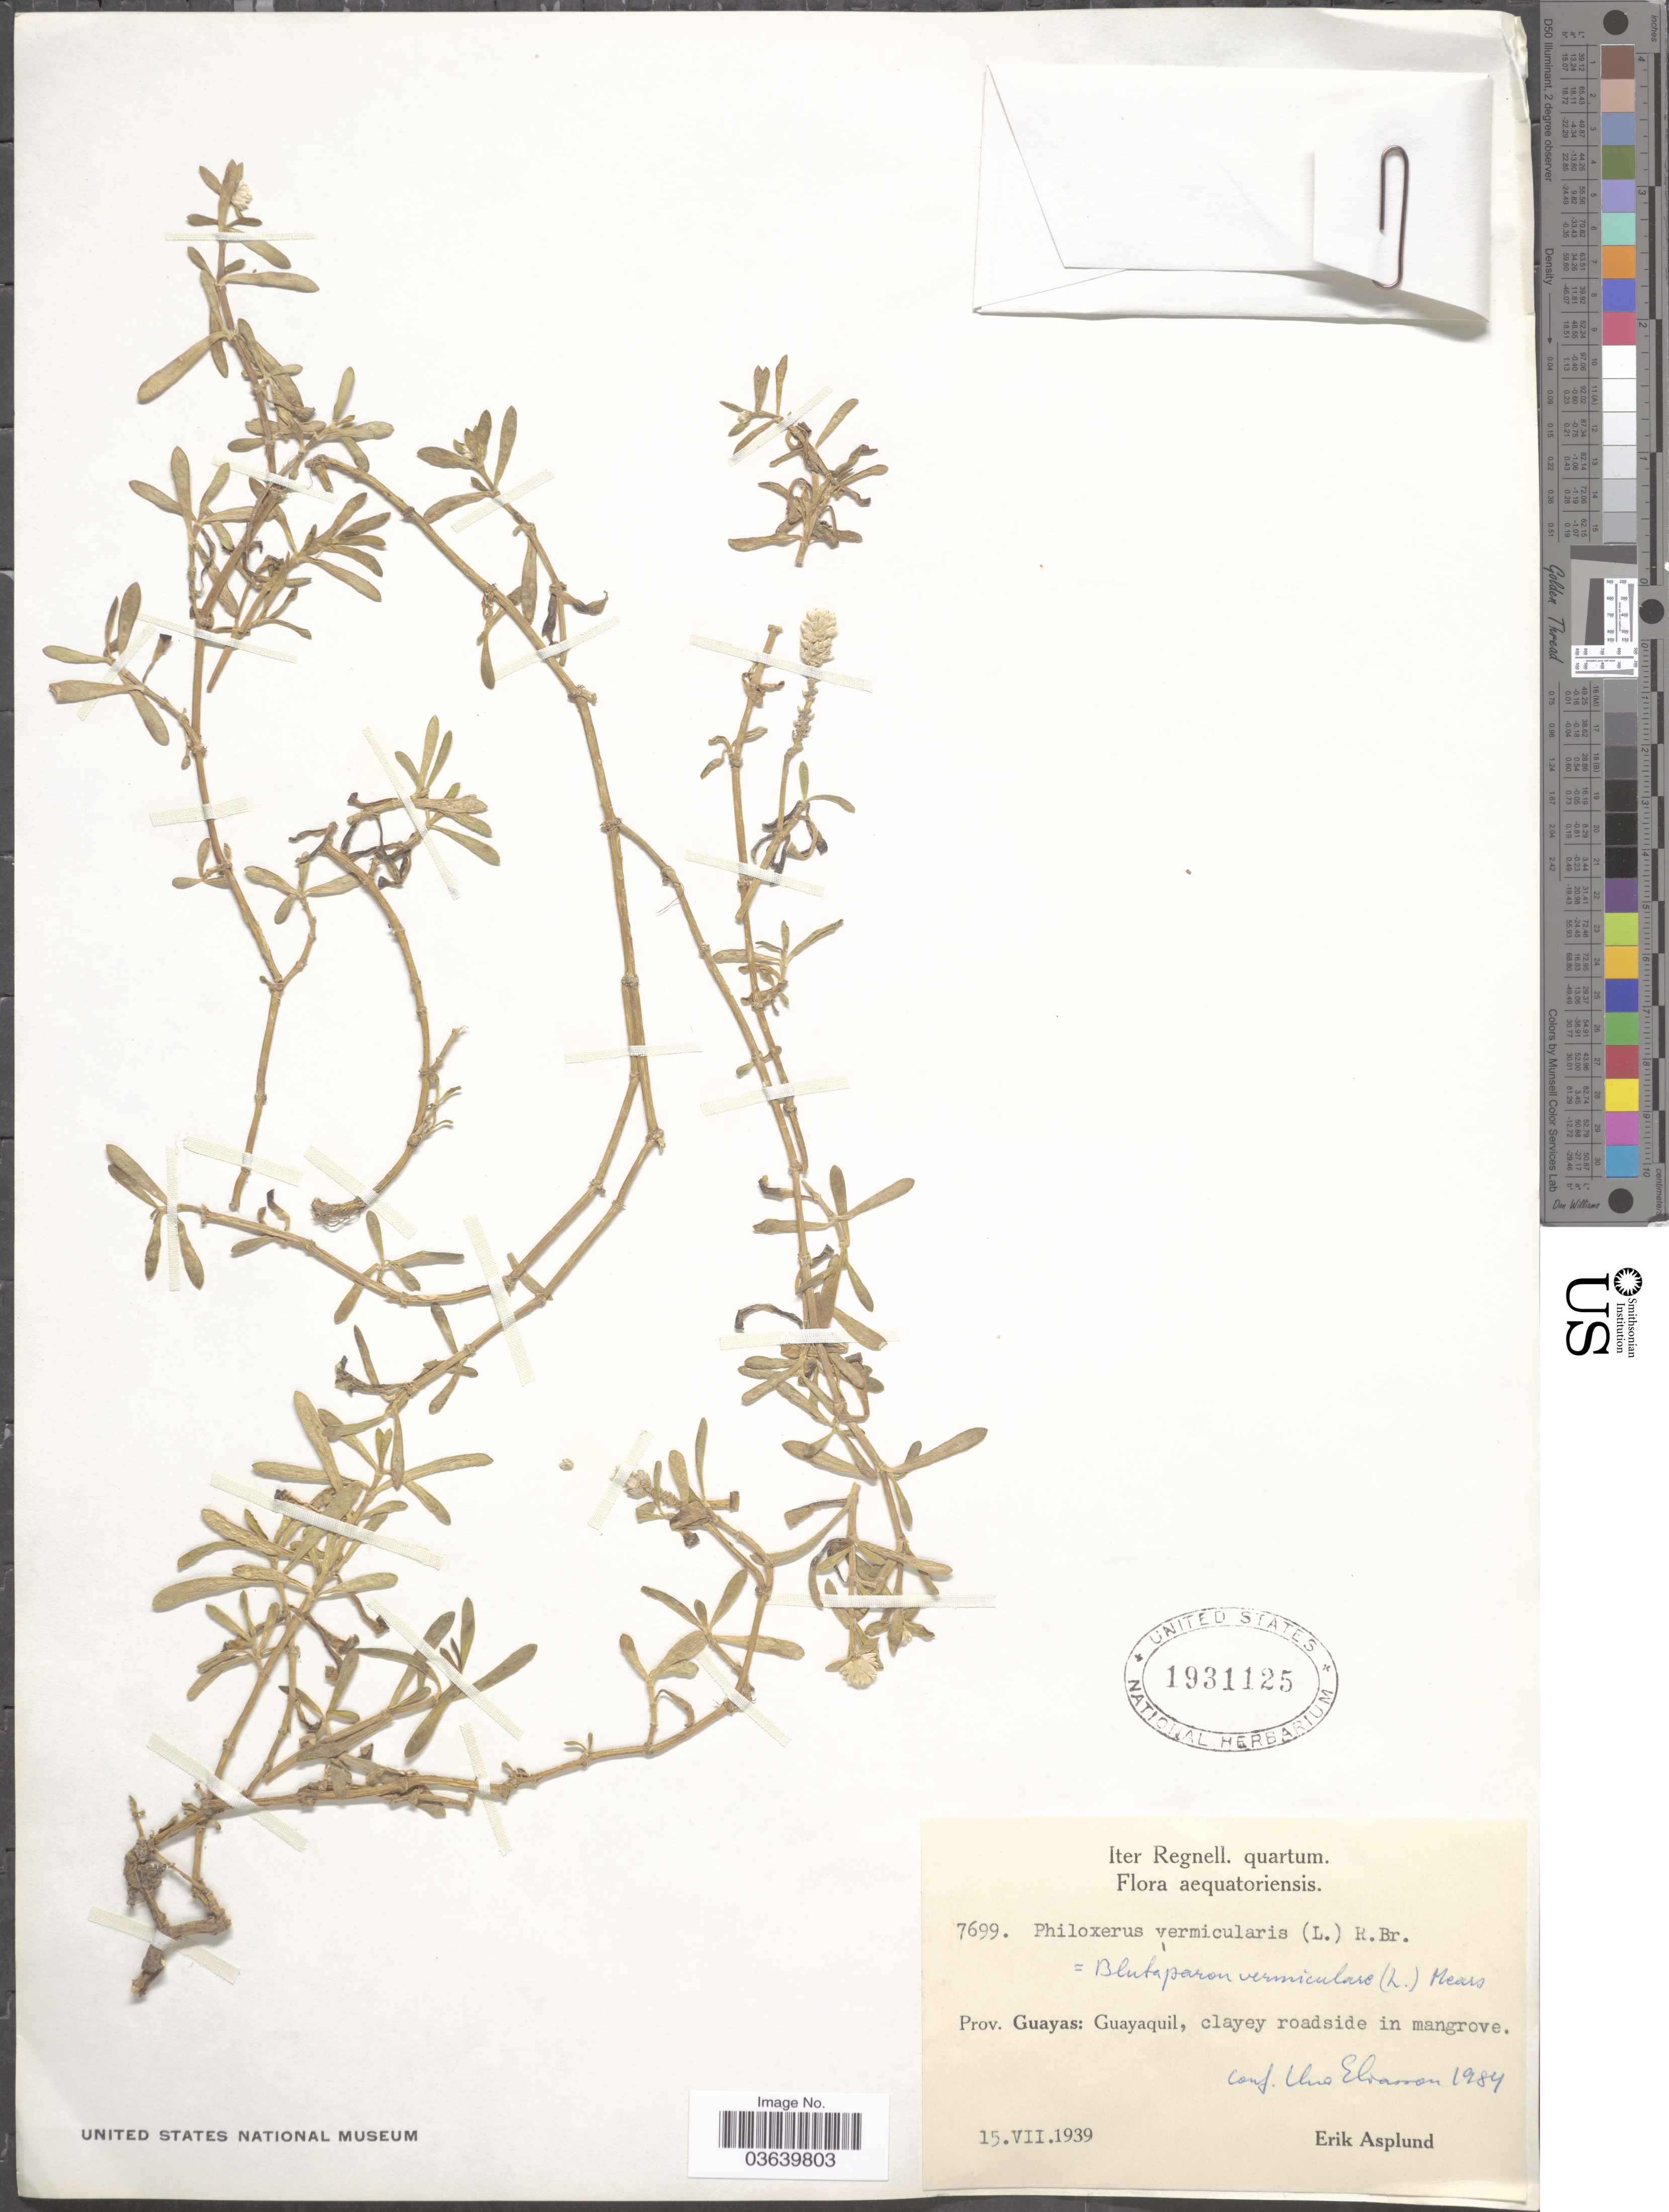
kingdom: Plantae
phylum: Tracheophyta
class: Magnoliopsida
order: Caryophyllales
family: Amaranthaceae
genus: Gomphrena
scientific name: Gomphrena vermicularis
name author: L.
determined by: Strong, Mark T., (BOT), Smithsonian Institution - National Museum of Natural History (UNITED STATES)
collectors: E. Asplund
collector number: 7699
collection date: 1939-07-15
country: Ecuador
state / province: Guayas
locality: Guayaquil, clayey roadside in mangrove.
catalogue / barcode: US 1931125